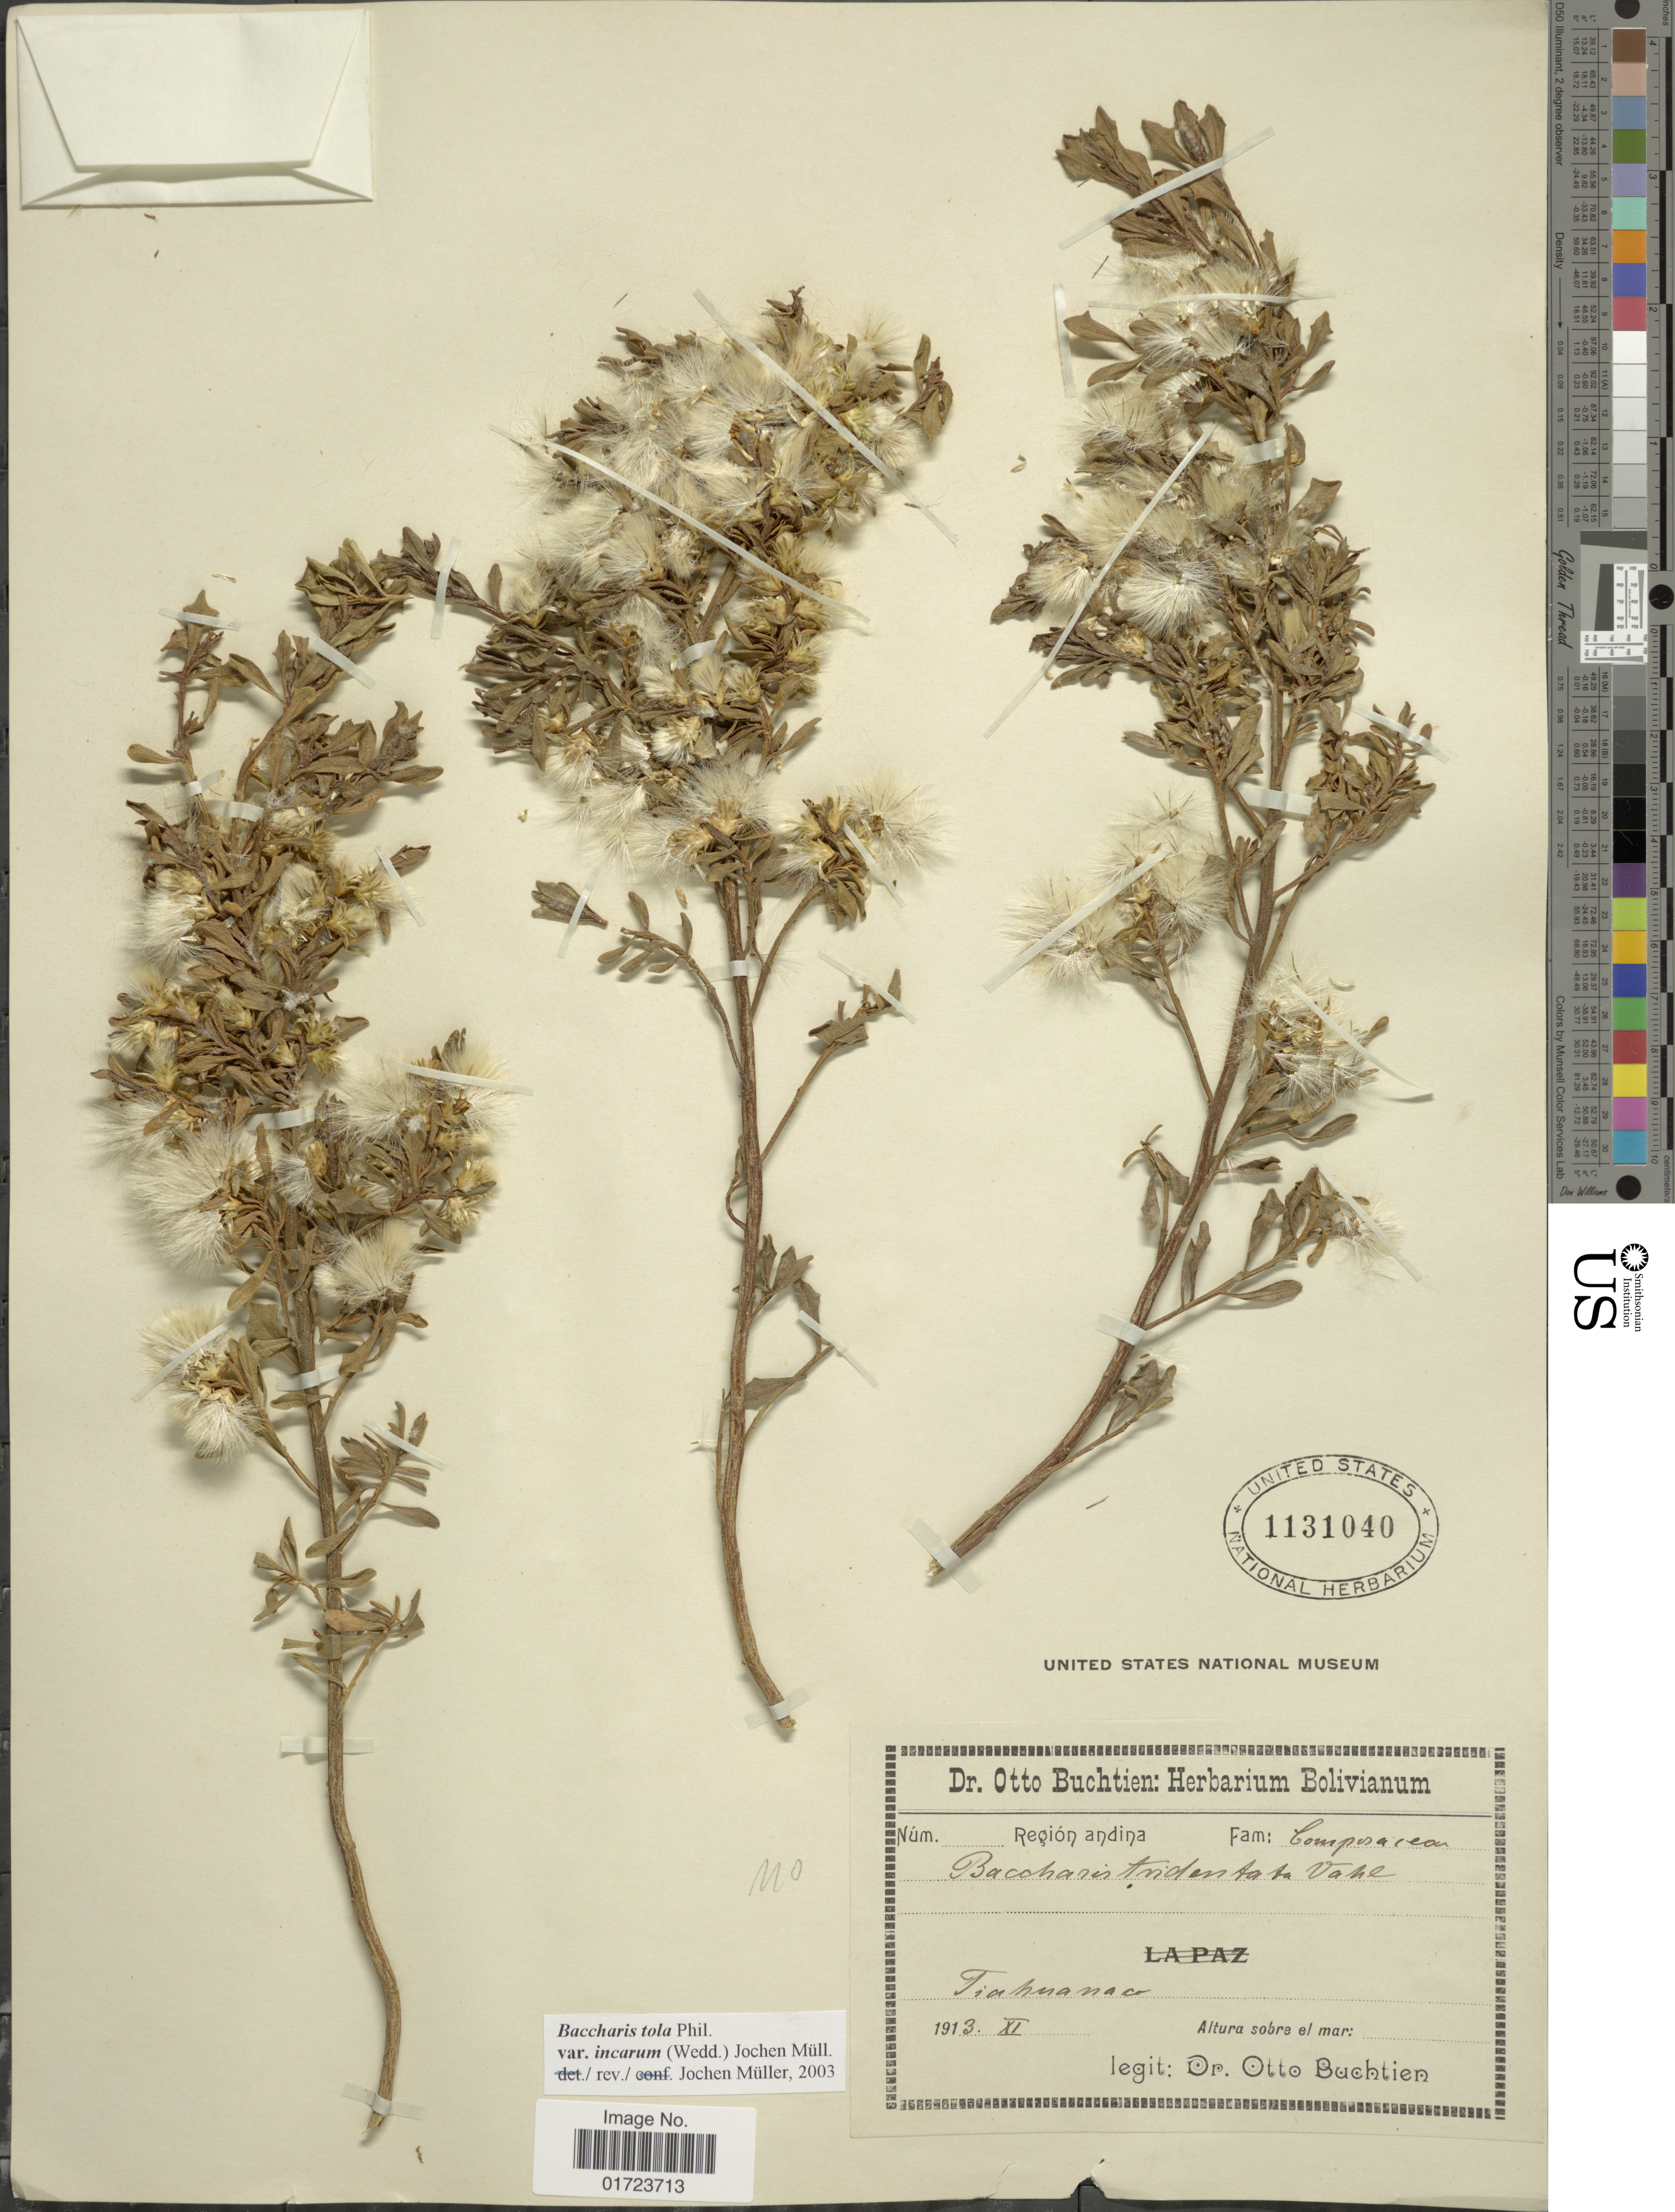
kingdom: Plantae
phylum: Tracheophyta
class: Magnoliopsida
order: Asterales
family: Asteraceae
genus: Baccharis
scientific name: Baccharis tola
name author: Phil.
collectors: O. Buchtien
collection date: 1913-11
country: Bolivia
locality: Tiahuanaco.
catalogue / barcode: US 1131040